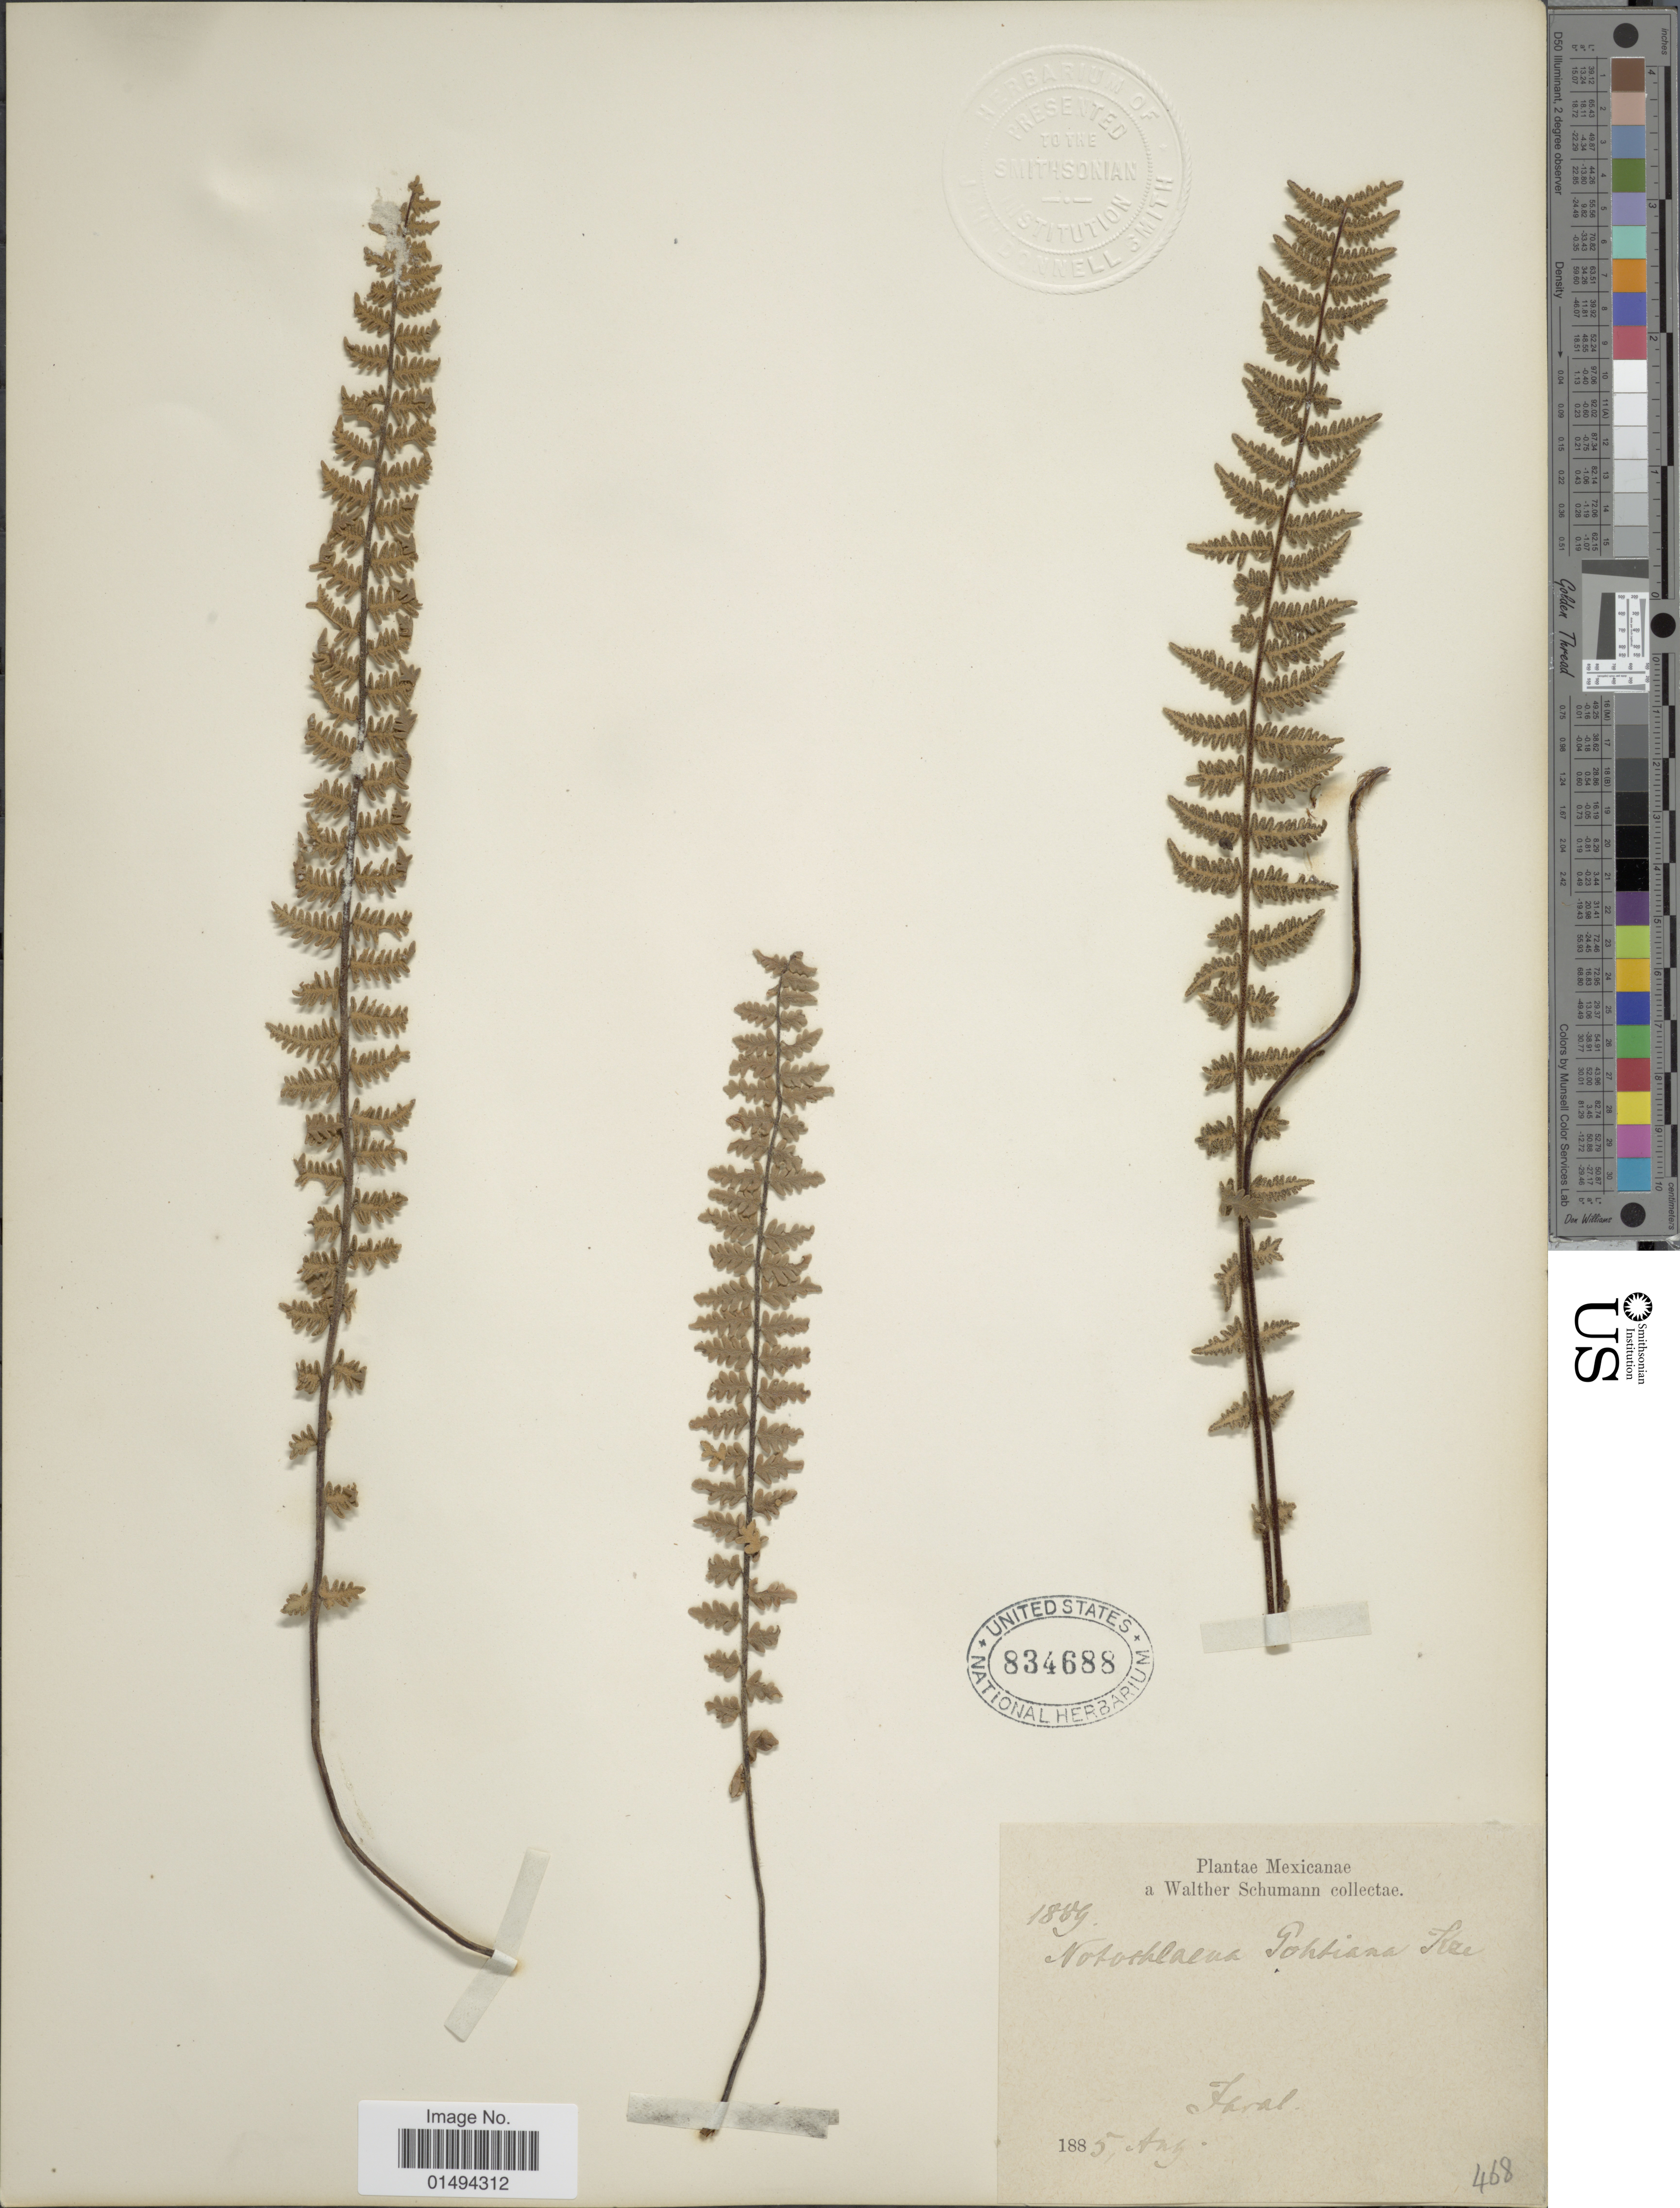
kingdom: Plantae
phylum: Tracheophyta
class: Polypodiopsida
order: Polypodiales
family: Pteridaceae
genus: Myriopteris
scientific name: Myriopteris aurea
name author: (Poir.) Grusz & Windham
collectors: W. Schumann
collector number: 468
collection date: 1885-08-05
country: Mexico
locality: Faral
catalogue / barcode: US 834688